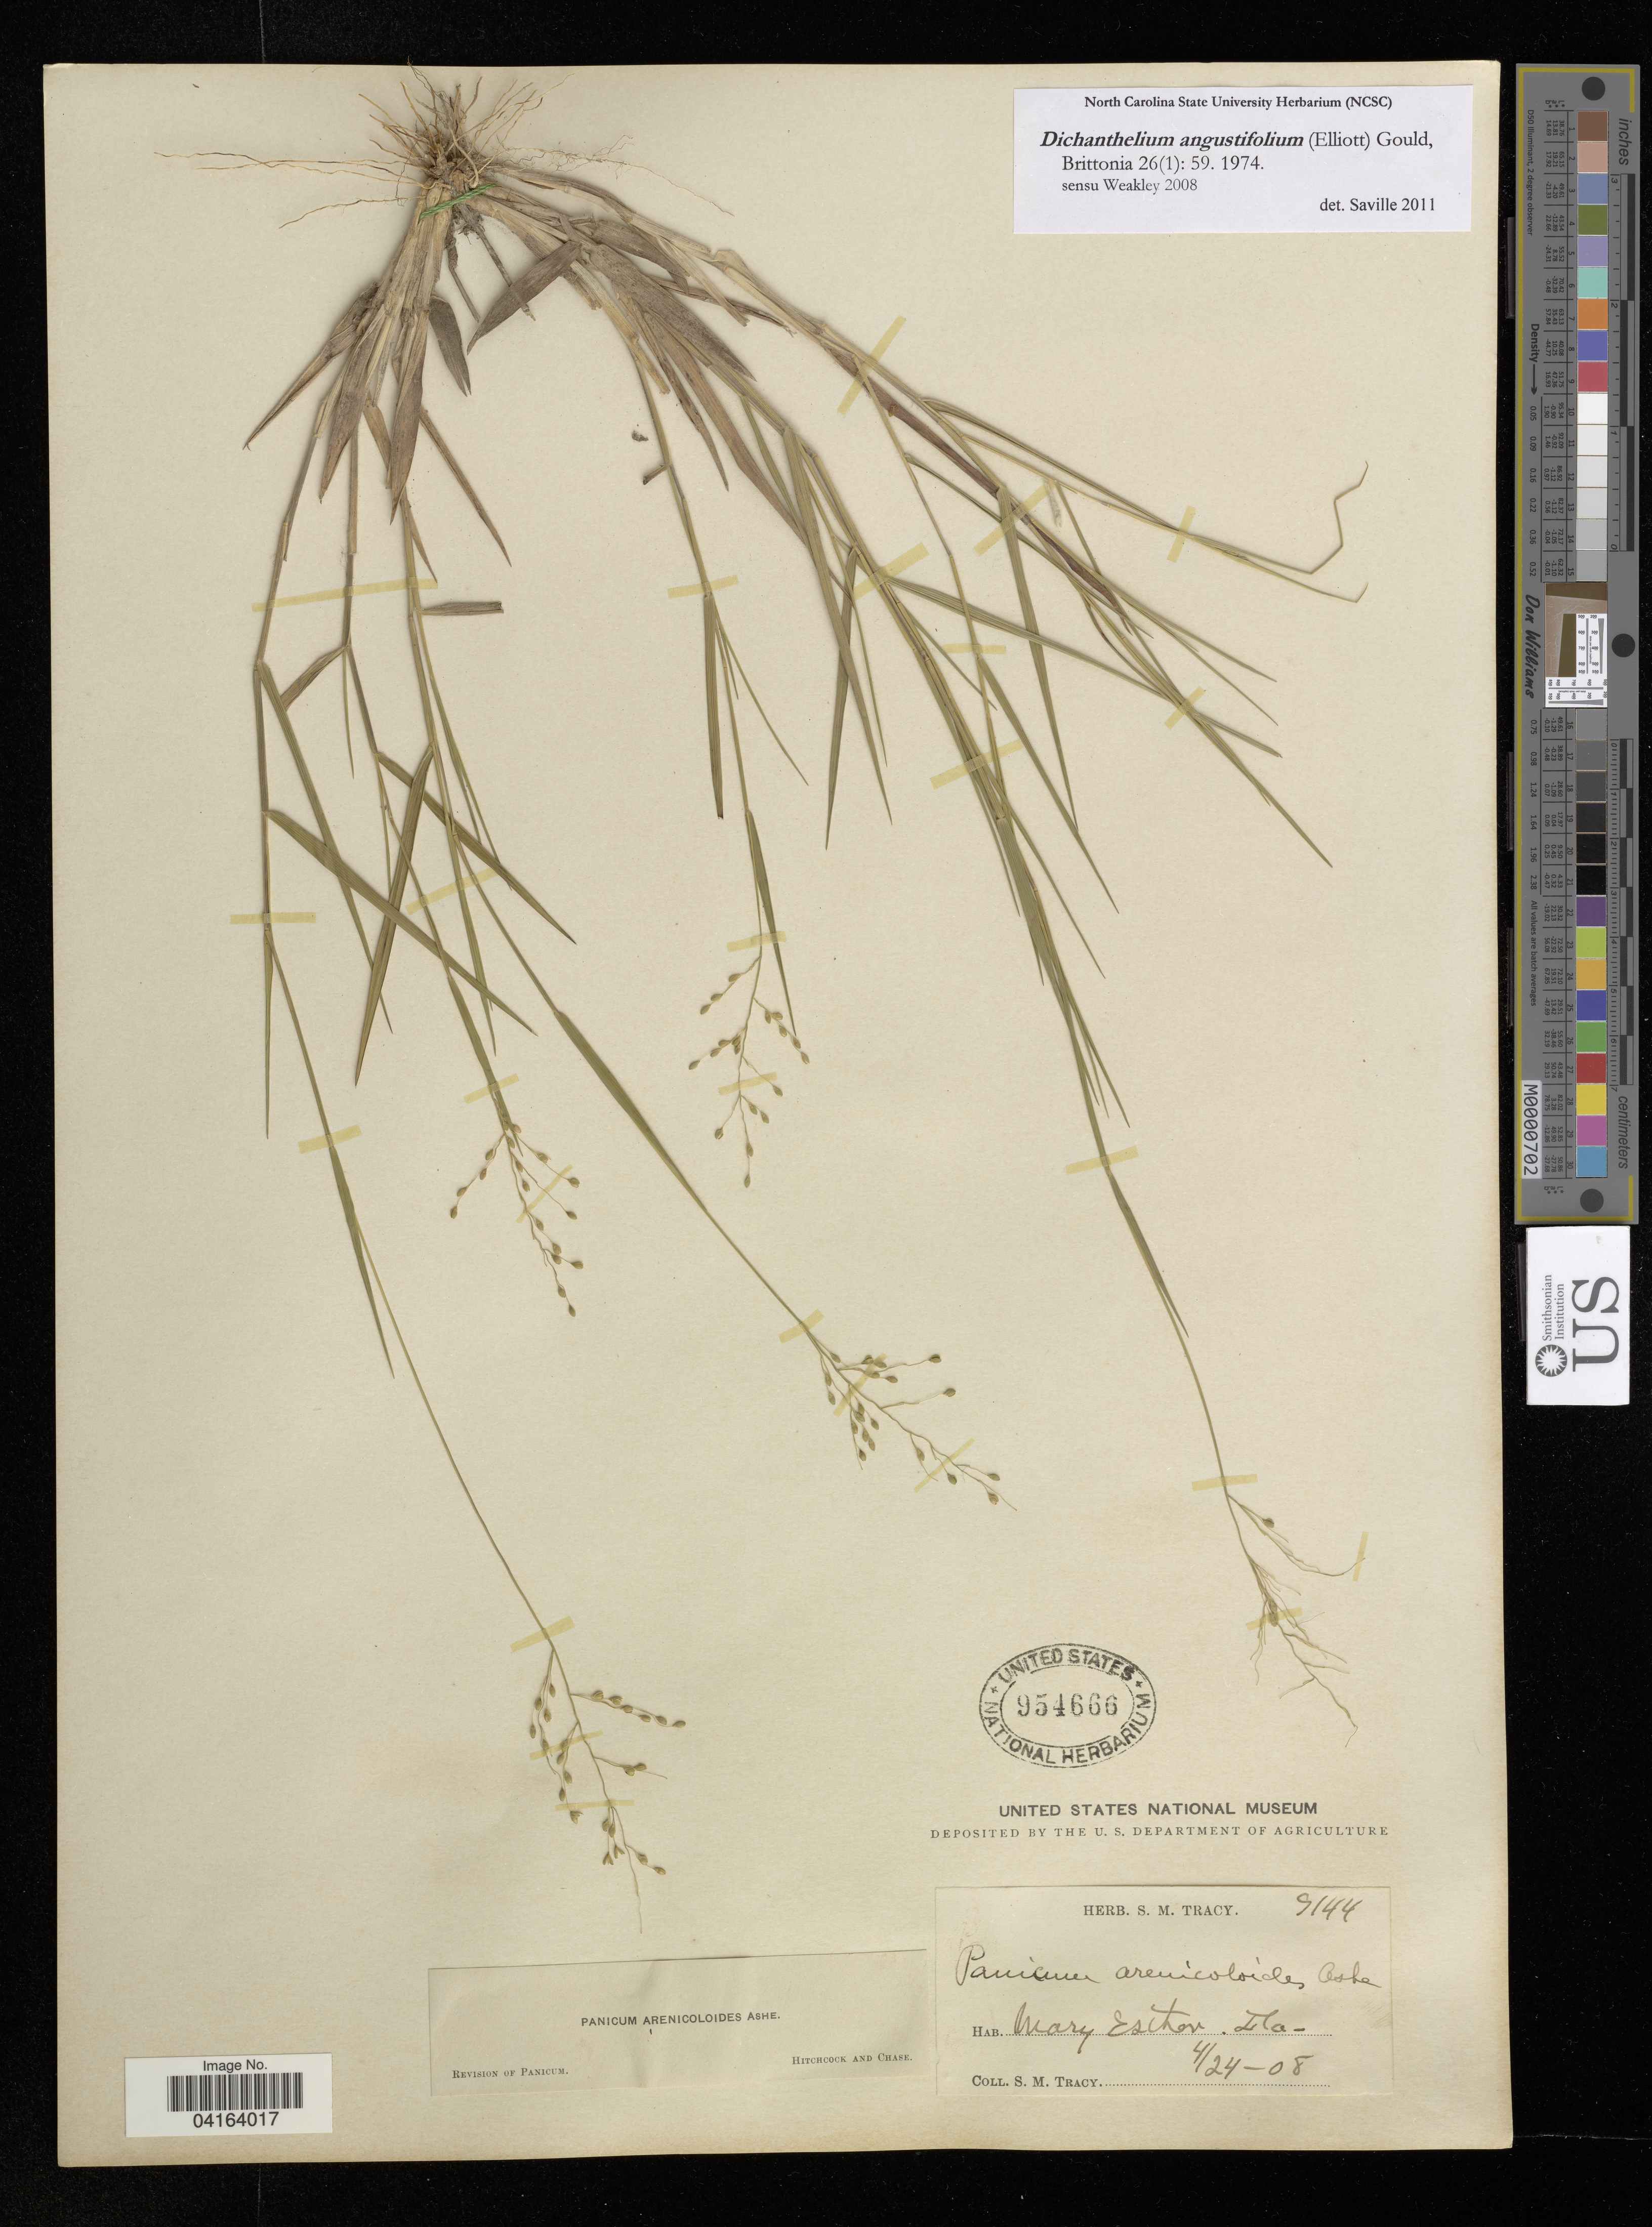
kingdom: Plantae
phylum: Tracheophyta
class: Liliopsida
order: Poales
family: Poaceae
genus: Dichanthelium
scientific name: Dichanthelium angustifolium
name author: (Ellison) Gould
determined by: Saville, A. C., (NCSC), North Carolina State University (UNITED STATES)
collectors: S. M. Tracy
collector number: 9144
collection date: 1908-04-24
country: United States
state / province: Florida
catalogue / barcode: US 954666